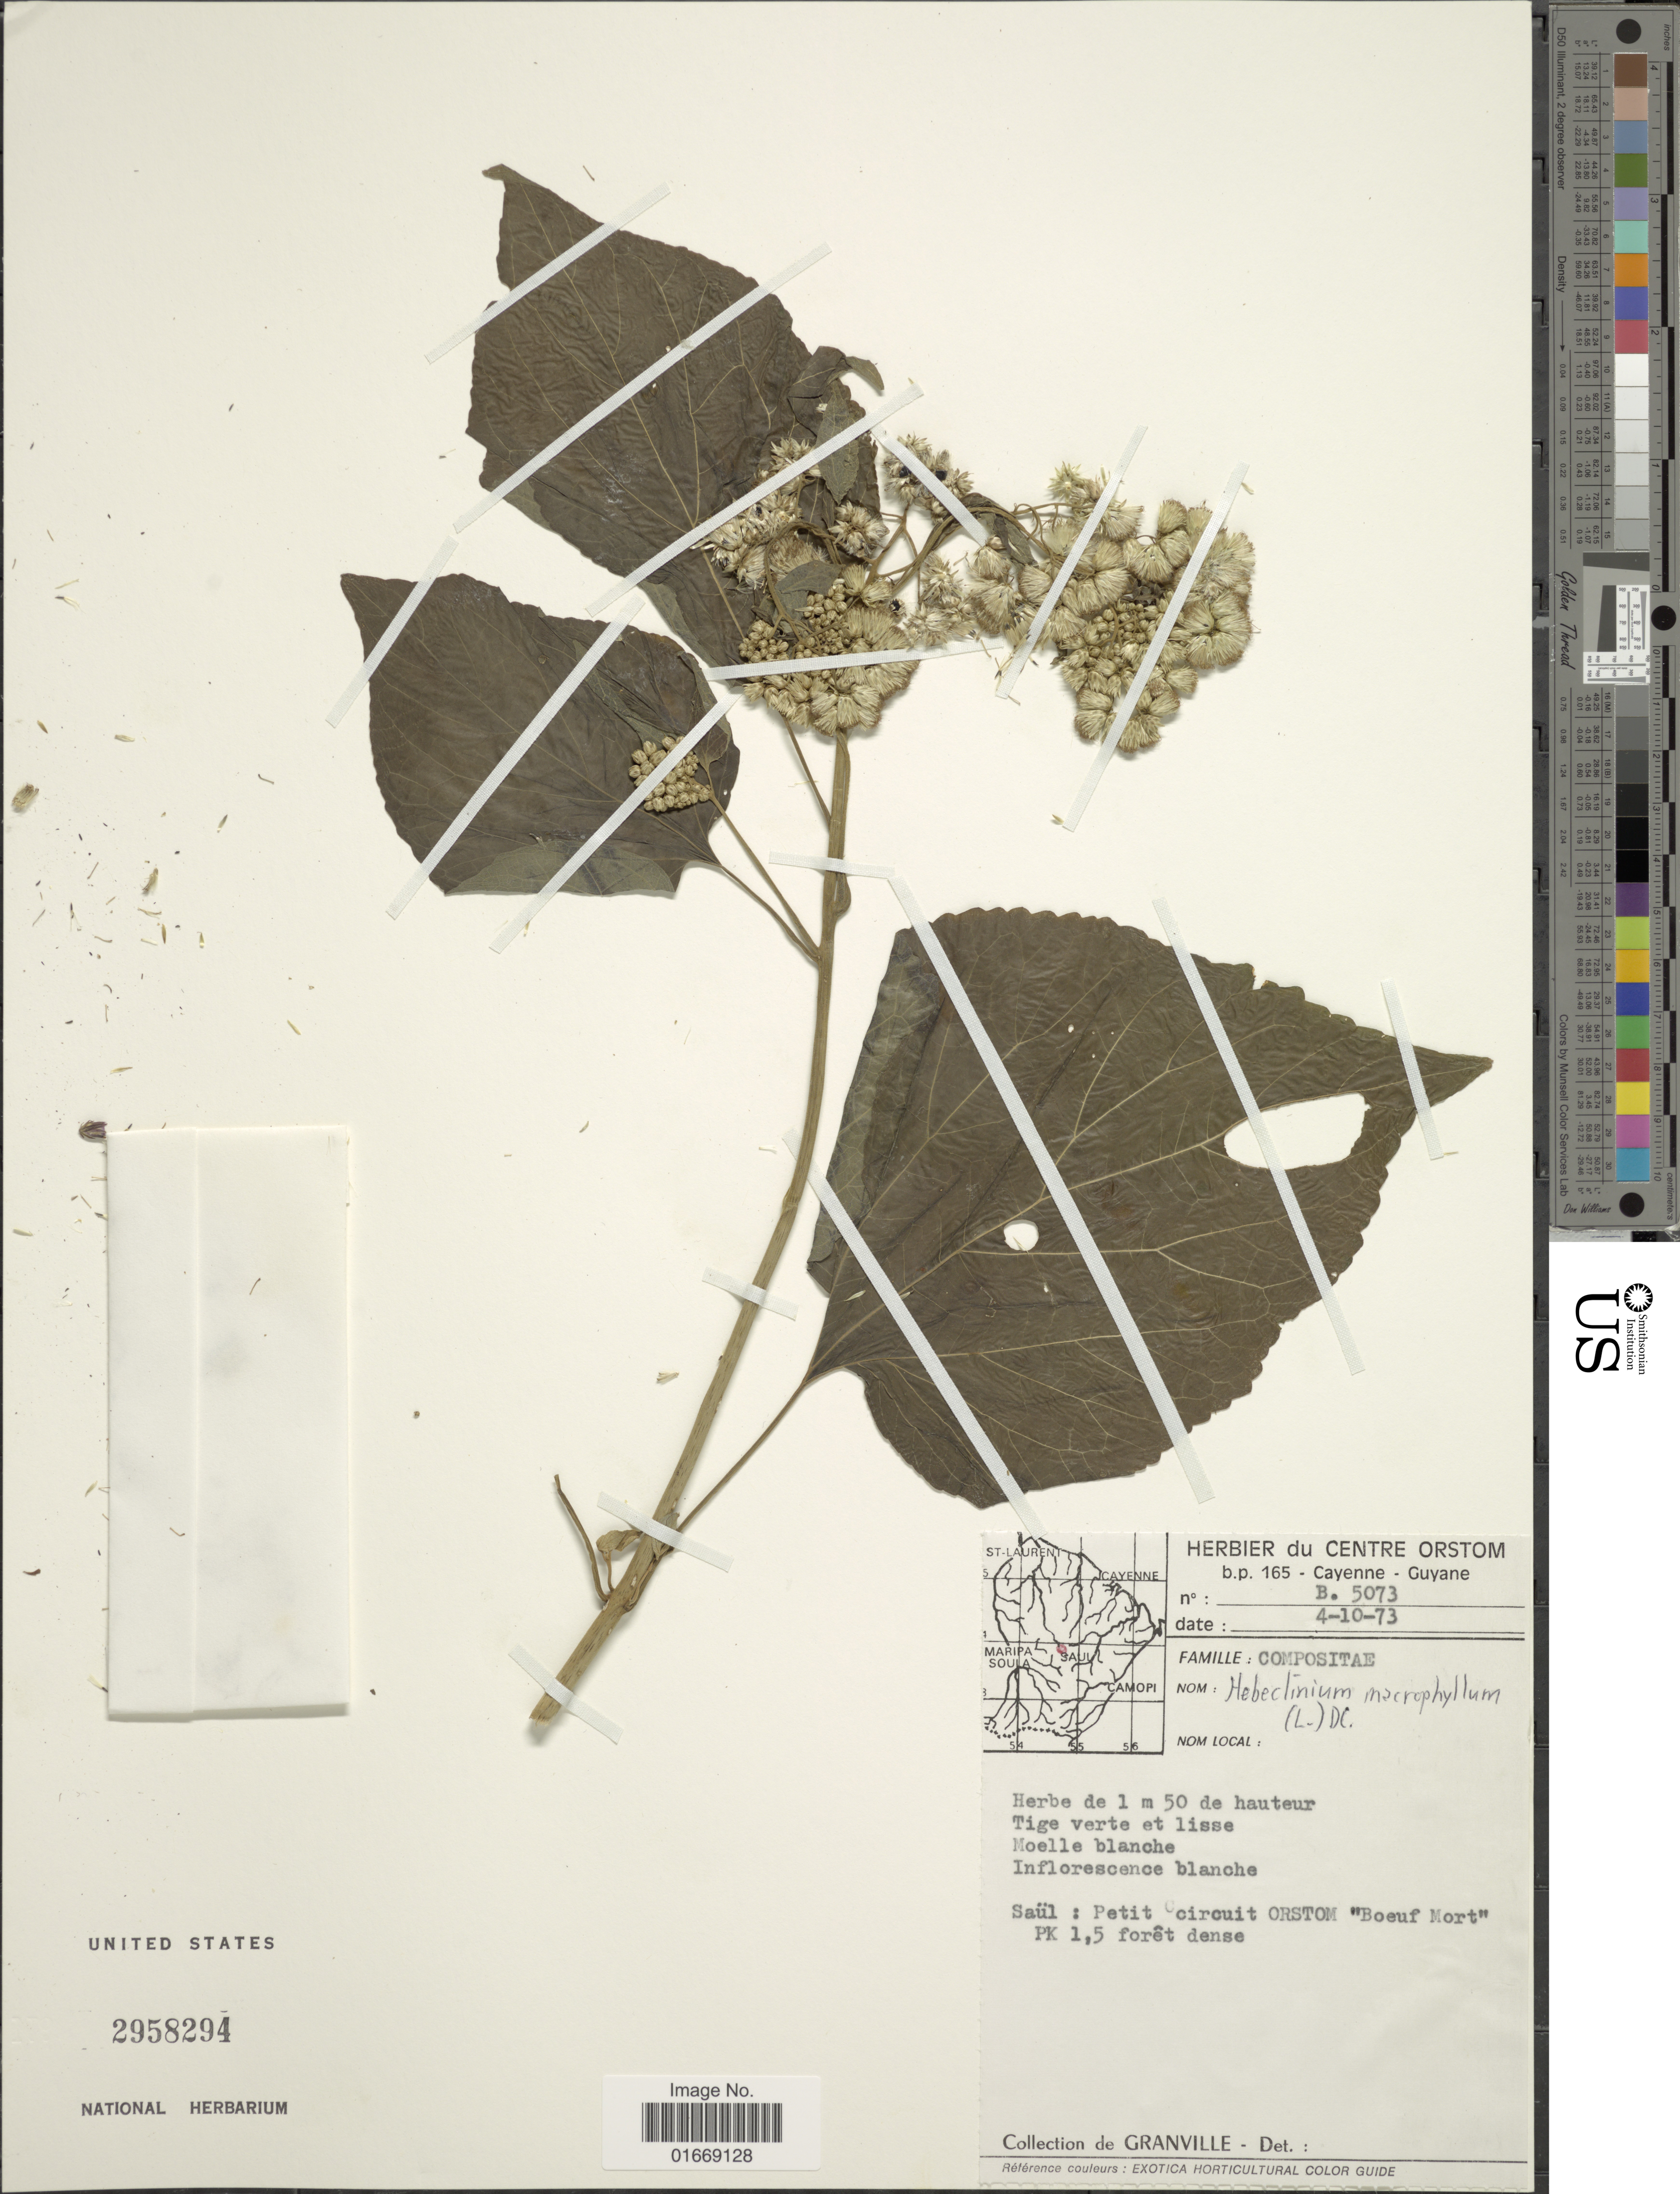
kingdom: Plantae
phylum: Tracheophyta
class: Magnoliopsida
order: Asterales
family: Asteraceae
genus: Hebeclinium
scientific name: Hebeclinium macrophyllum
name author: (L.) DC.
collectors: Granville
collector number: B5073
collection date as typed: Transcribed d/m/y: 4/10/73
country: French Guiana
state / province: Cayenne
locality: Saul, Petit circuit Orstom Boeuf Mort PK 1.5 foret dense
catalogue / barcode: US 2958294